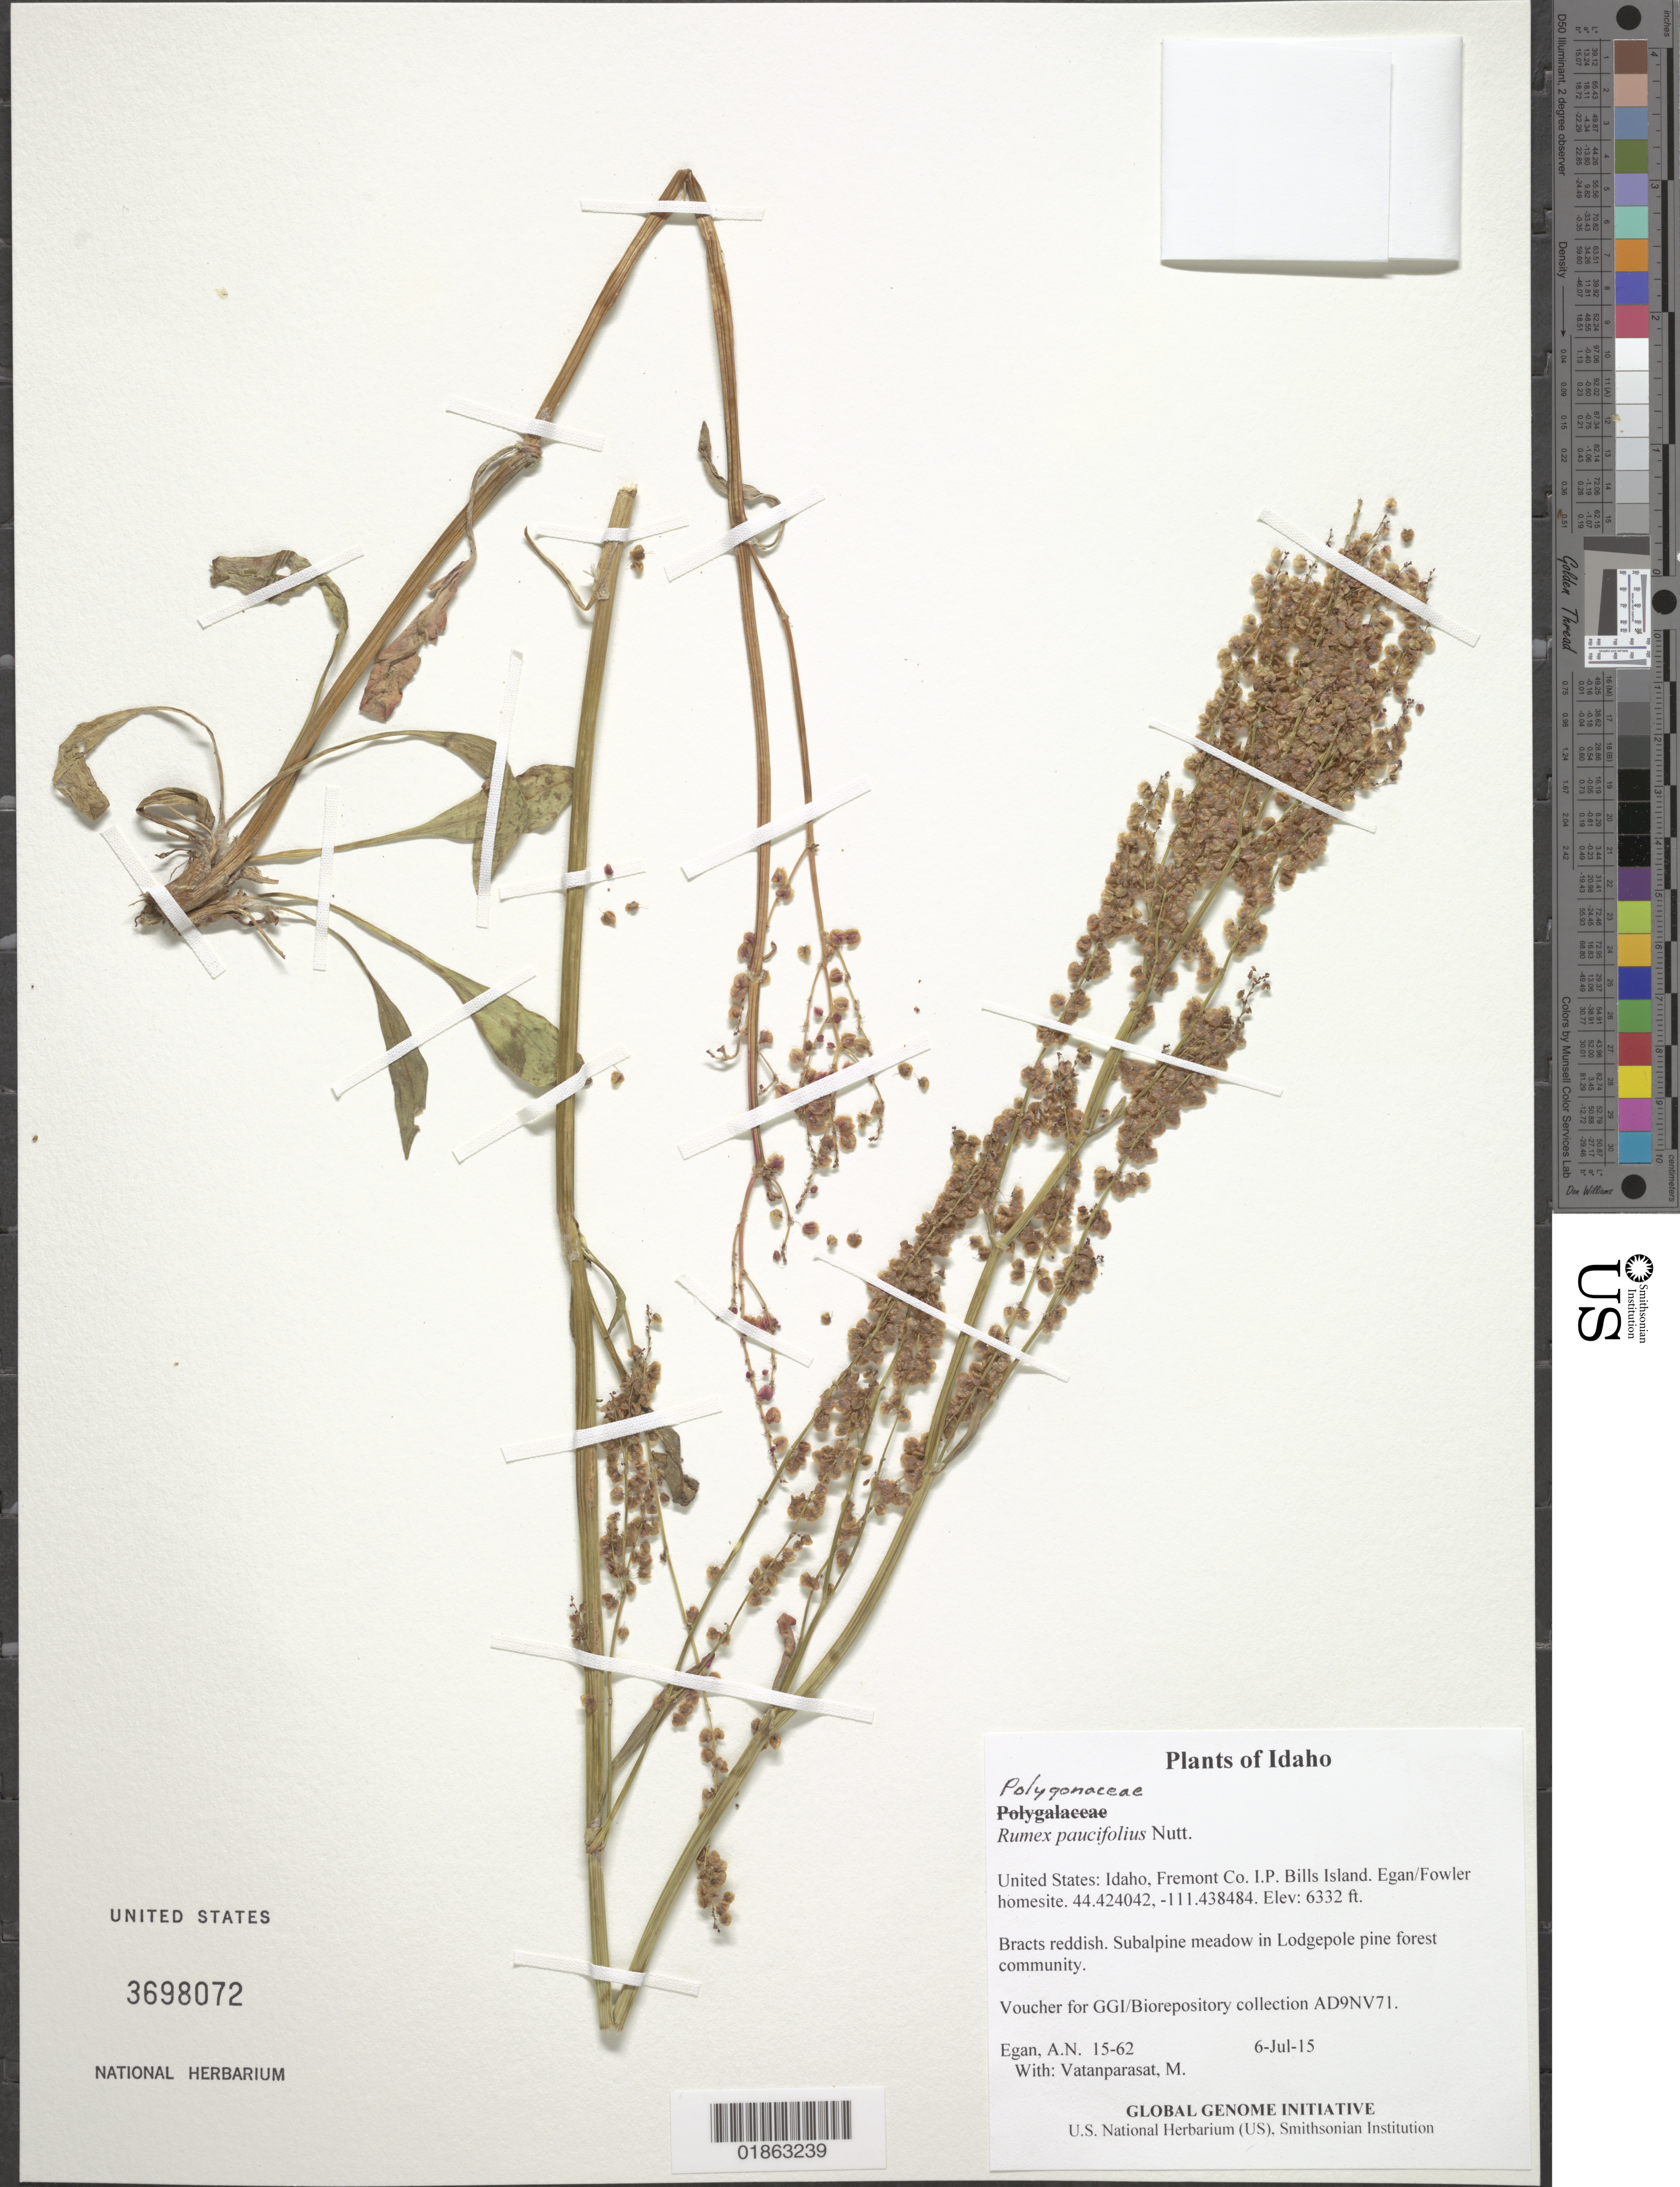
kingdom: Plantae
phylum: Tracheophyta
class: Magnoliopsida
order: Caryophyllales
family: Polygonaceae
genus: Rumex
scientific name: Rumex paucifolius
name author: Nutt.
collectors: A. N. Egan & M. Vatanparasat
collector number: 15-62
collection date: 2015-07-06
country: United States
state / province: Idaho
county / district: Fremont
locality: I.P. Bills Island. Egan/Fowler homesite.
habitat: Subalpine meadow in Lodgepole pine forest community.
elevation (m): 1930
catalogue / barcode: US 3698072